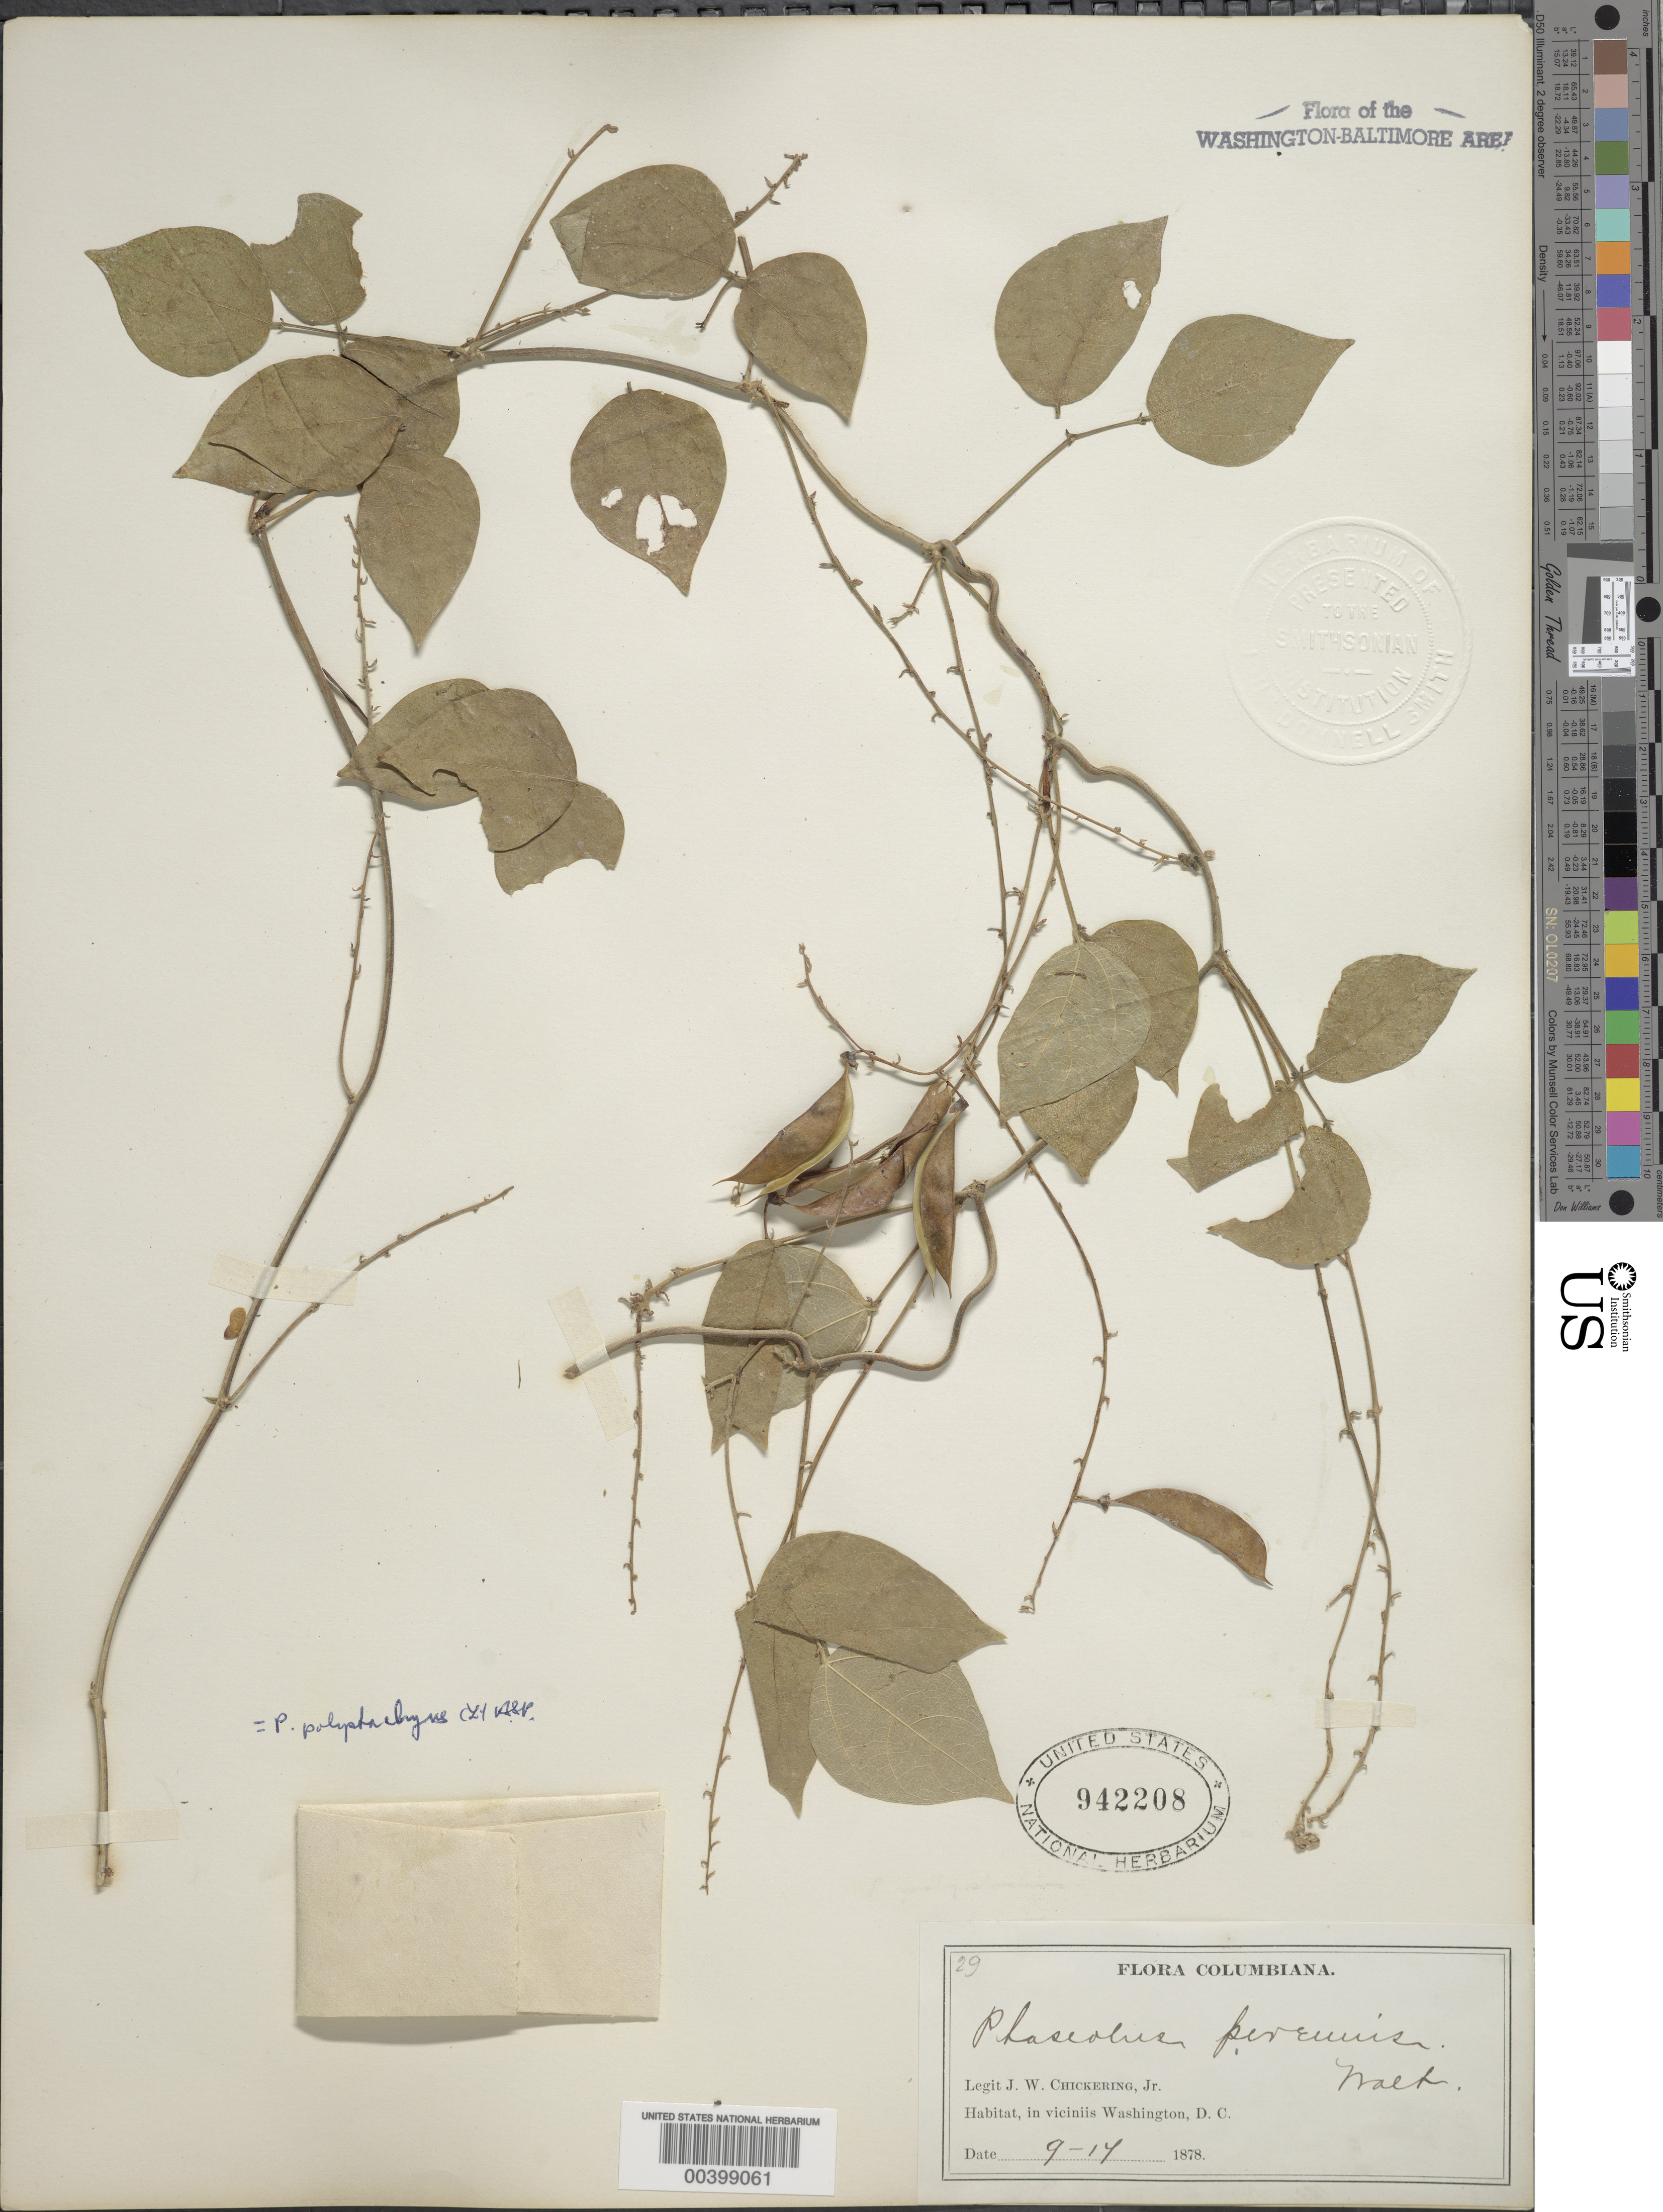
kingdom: Plantae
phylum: Tracheophyta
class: Magnoliopsida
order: Fabales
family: Fabaceae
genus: Phaseolus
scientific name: Phaseolus polystachios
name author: (L.) Britton, Stearns & Poggenb.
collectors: J. W. Chickering Jr.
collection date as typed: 14 Sep 1878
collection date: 1878-09-14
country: United States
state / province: District of Columbia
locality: Washington DC area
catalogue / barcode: US 942208